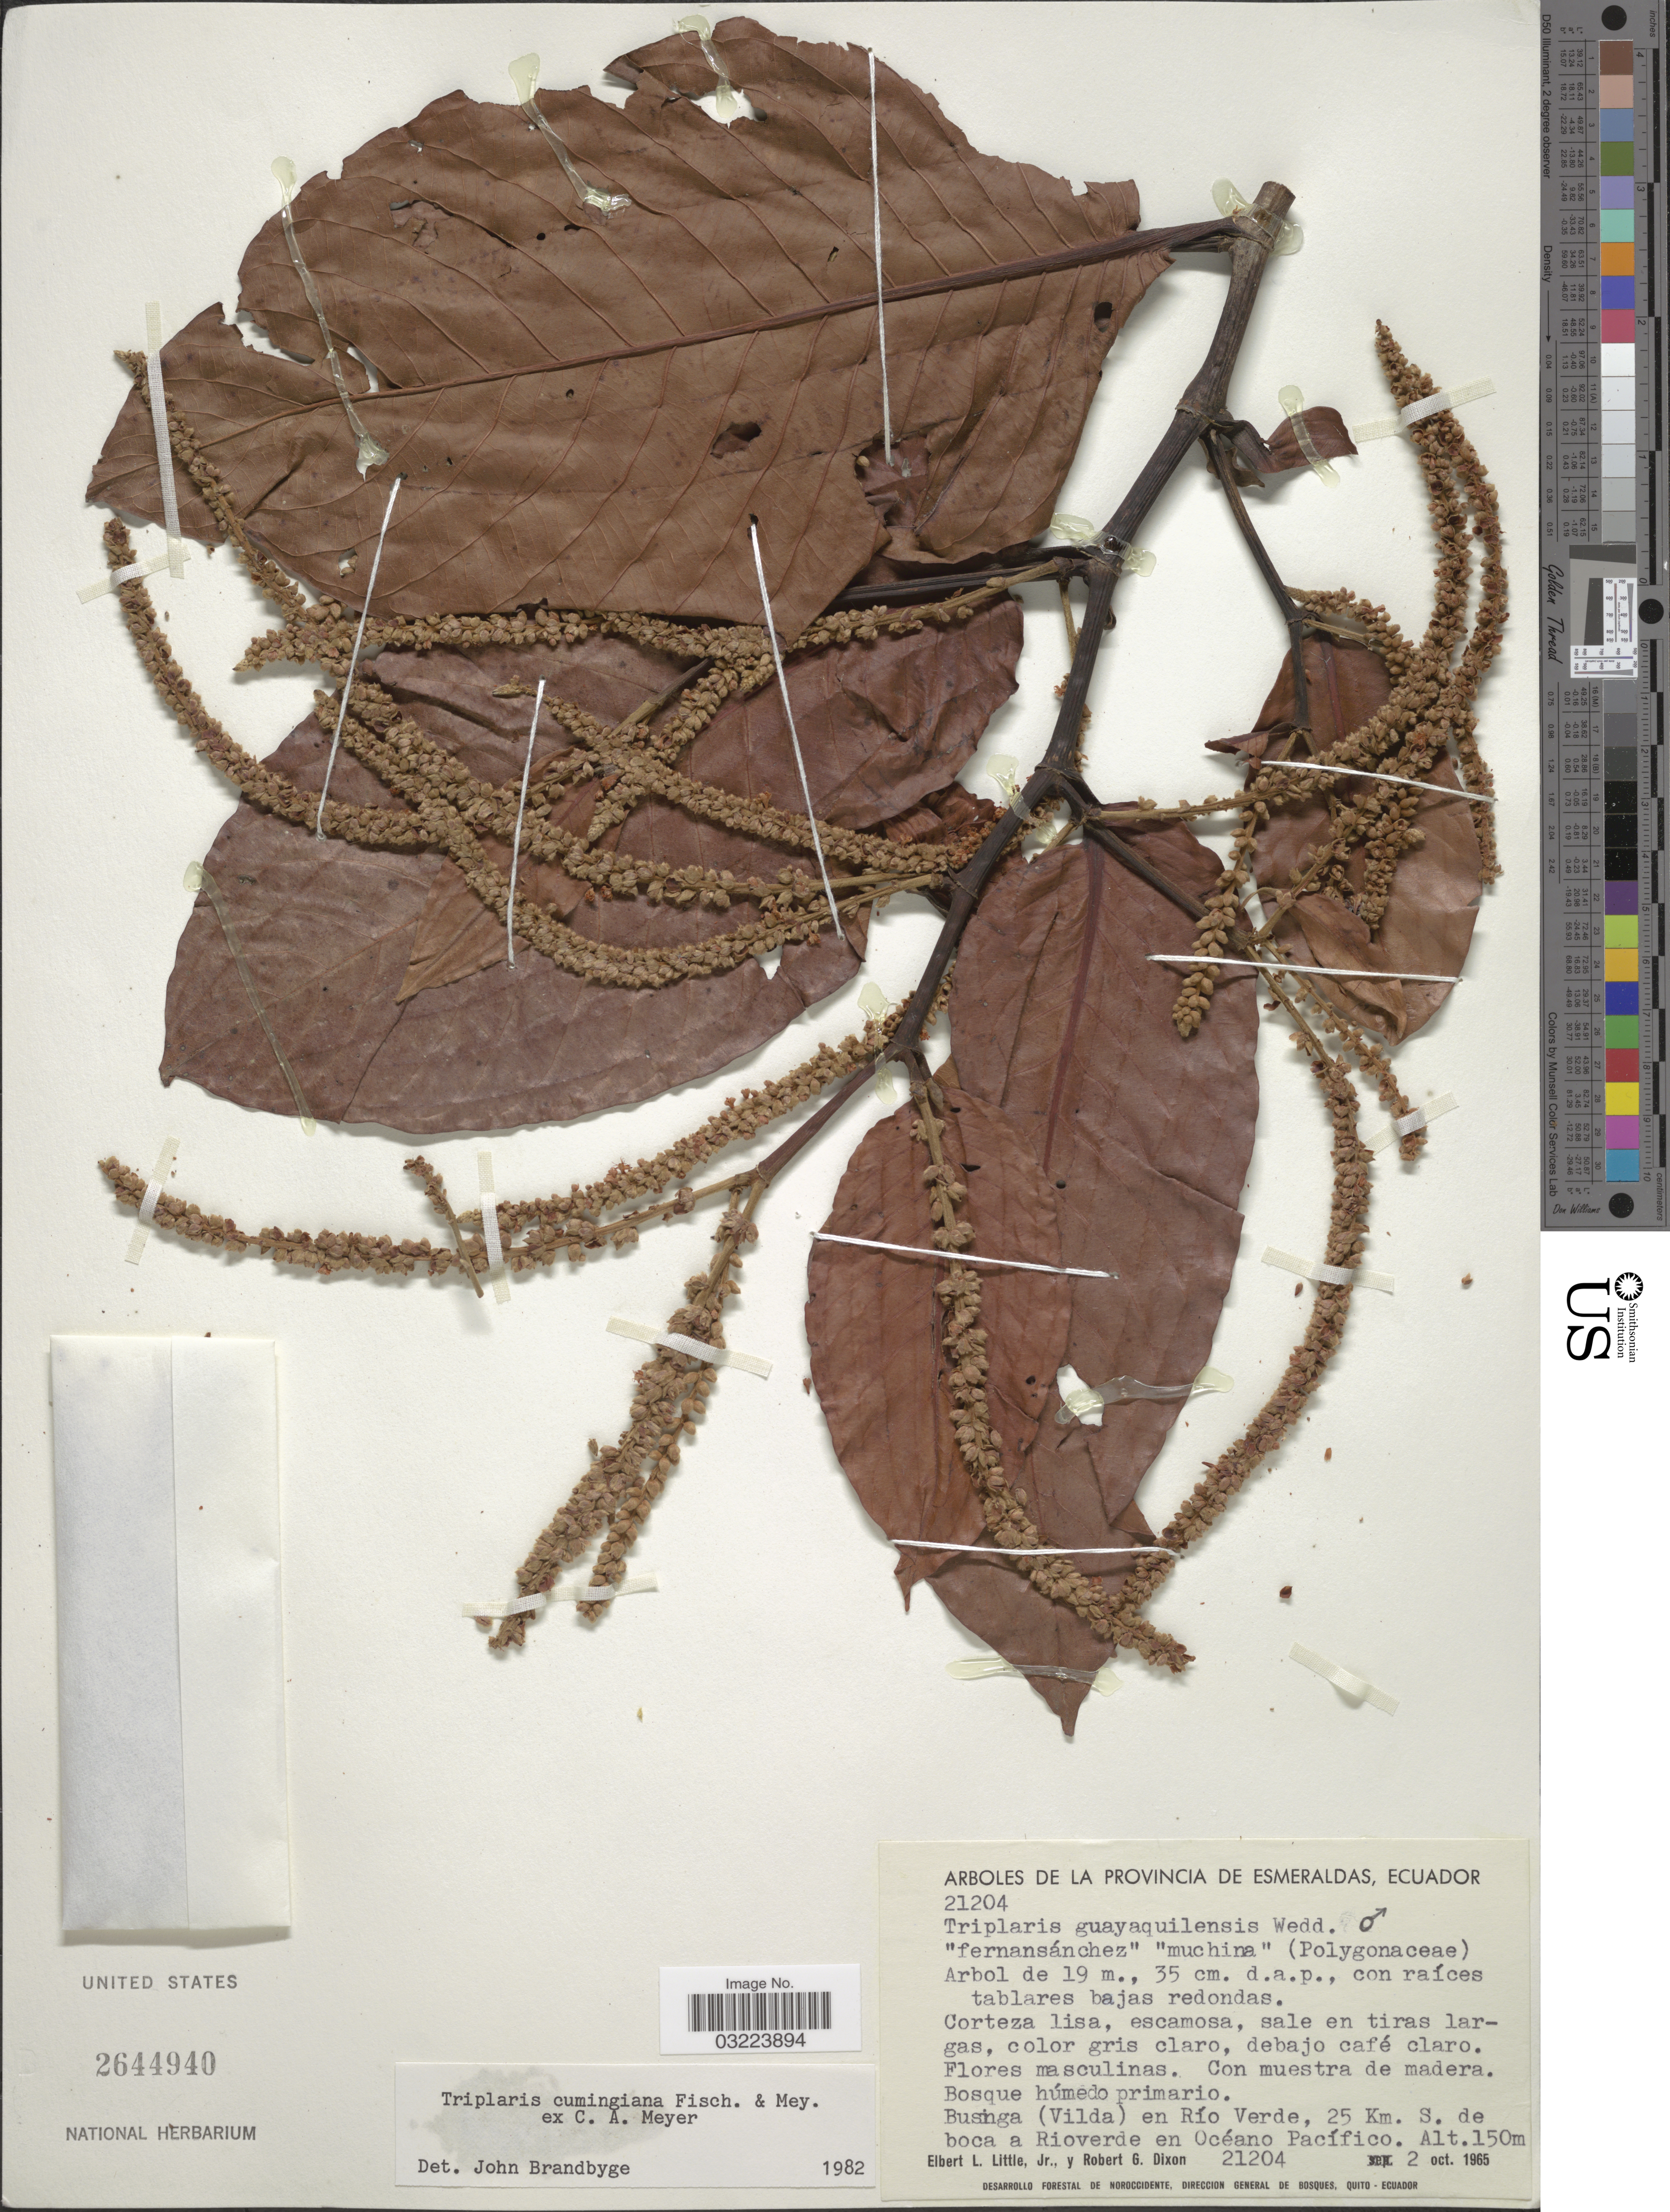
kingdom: Plantae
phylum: Tracheophyta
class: Magnoliopsida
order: Caryophyllales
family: Polygonaceae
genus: Triplaris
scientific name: Triplaris cumingiana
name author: Fisch. & C.A. Mey. ex C.A. Mey.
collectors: E. L. Little & R. G. Dixon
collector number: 21204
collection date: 1965-10-02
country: Ecuador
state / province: Esmeraldas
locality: Bosque húmedo primario. Businga (Vilda) en Río Verde, 25 Km. S. de boca a Rioverde en Océano Pacífico.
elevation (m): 150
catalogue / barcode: US 2644940